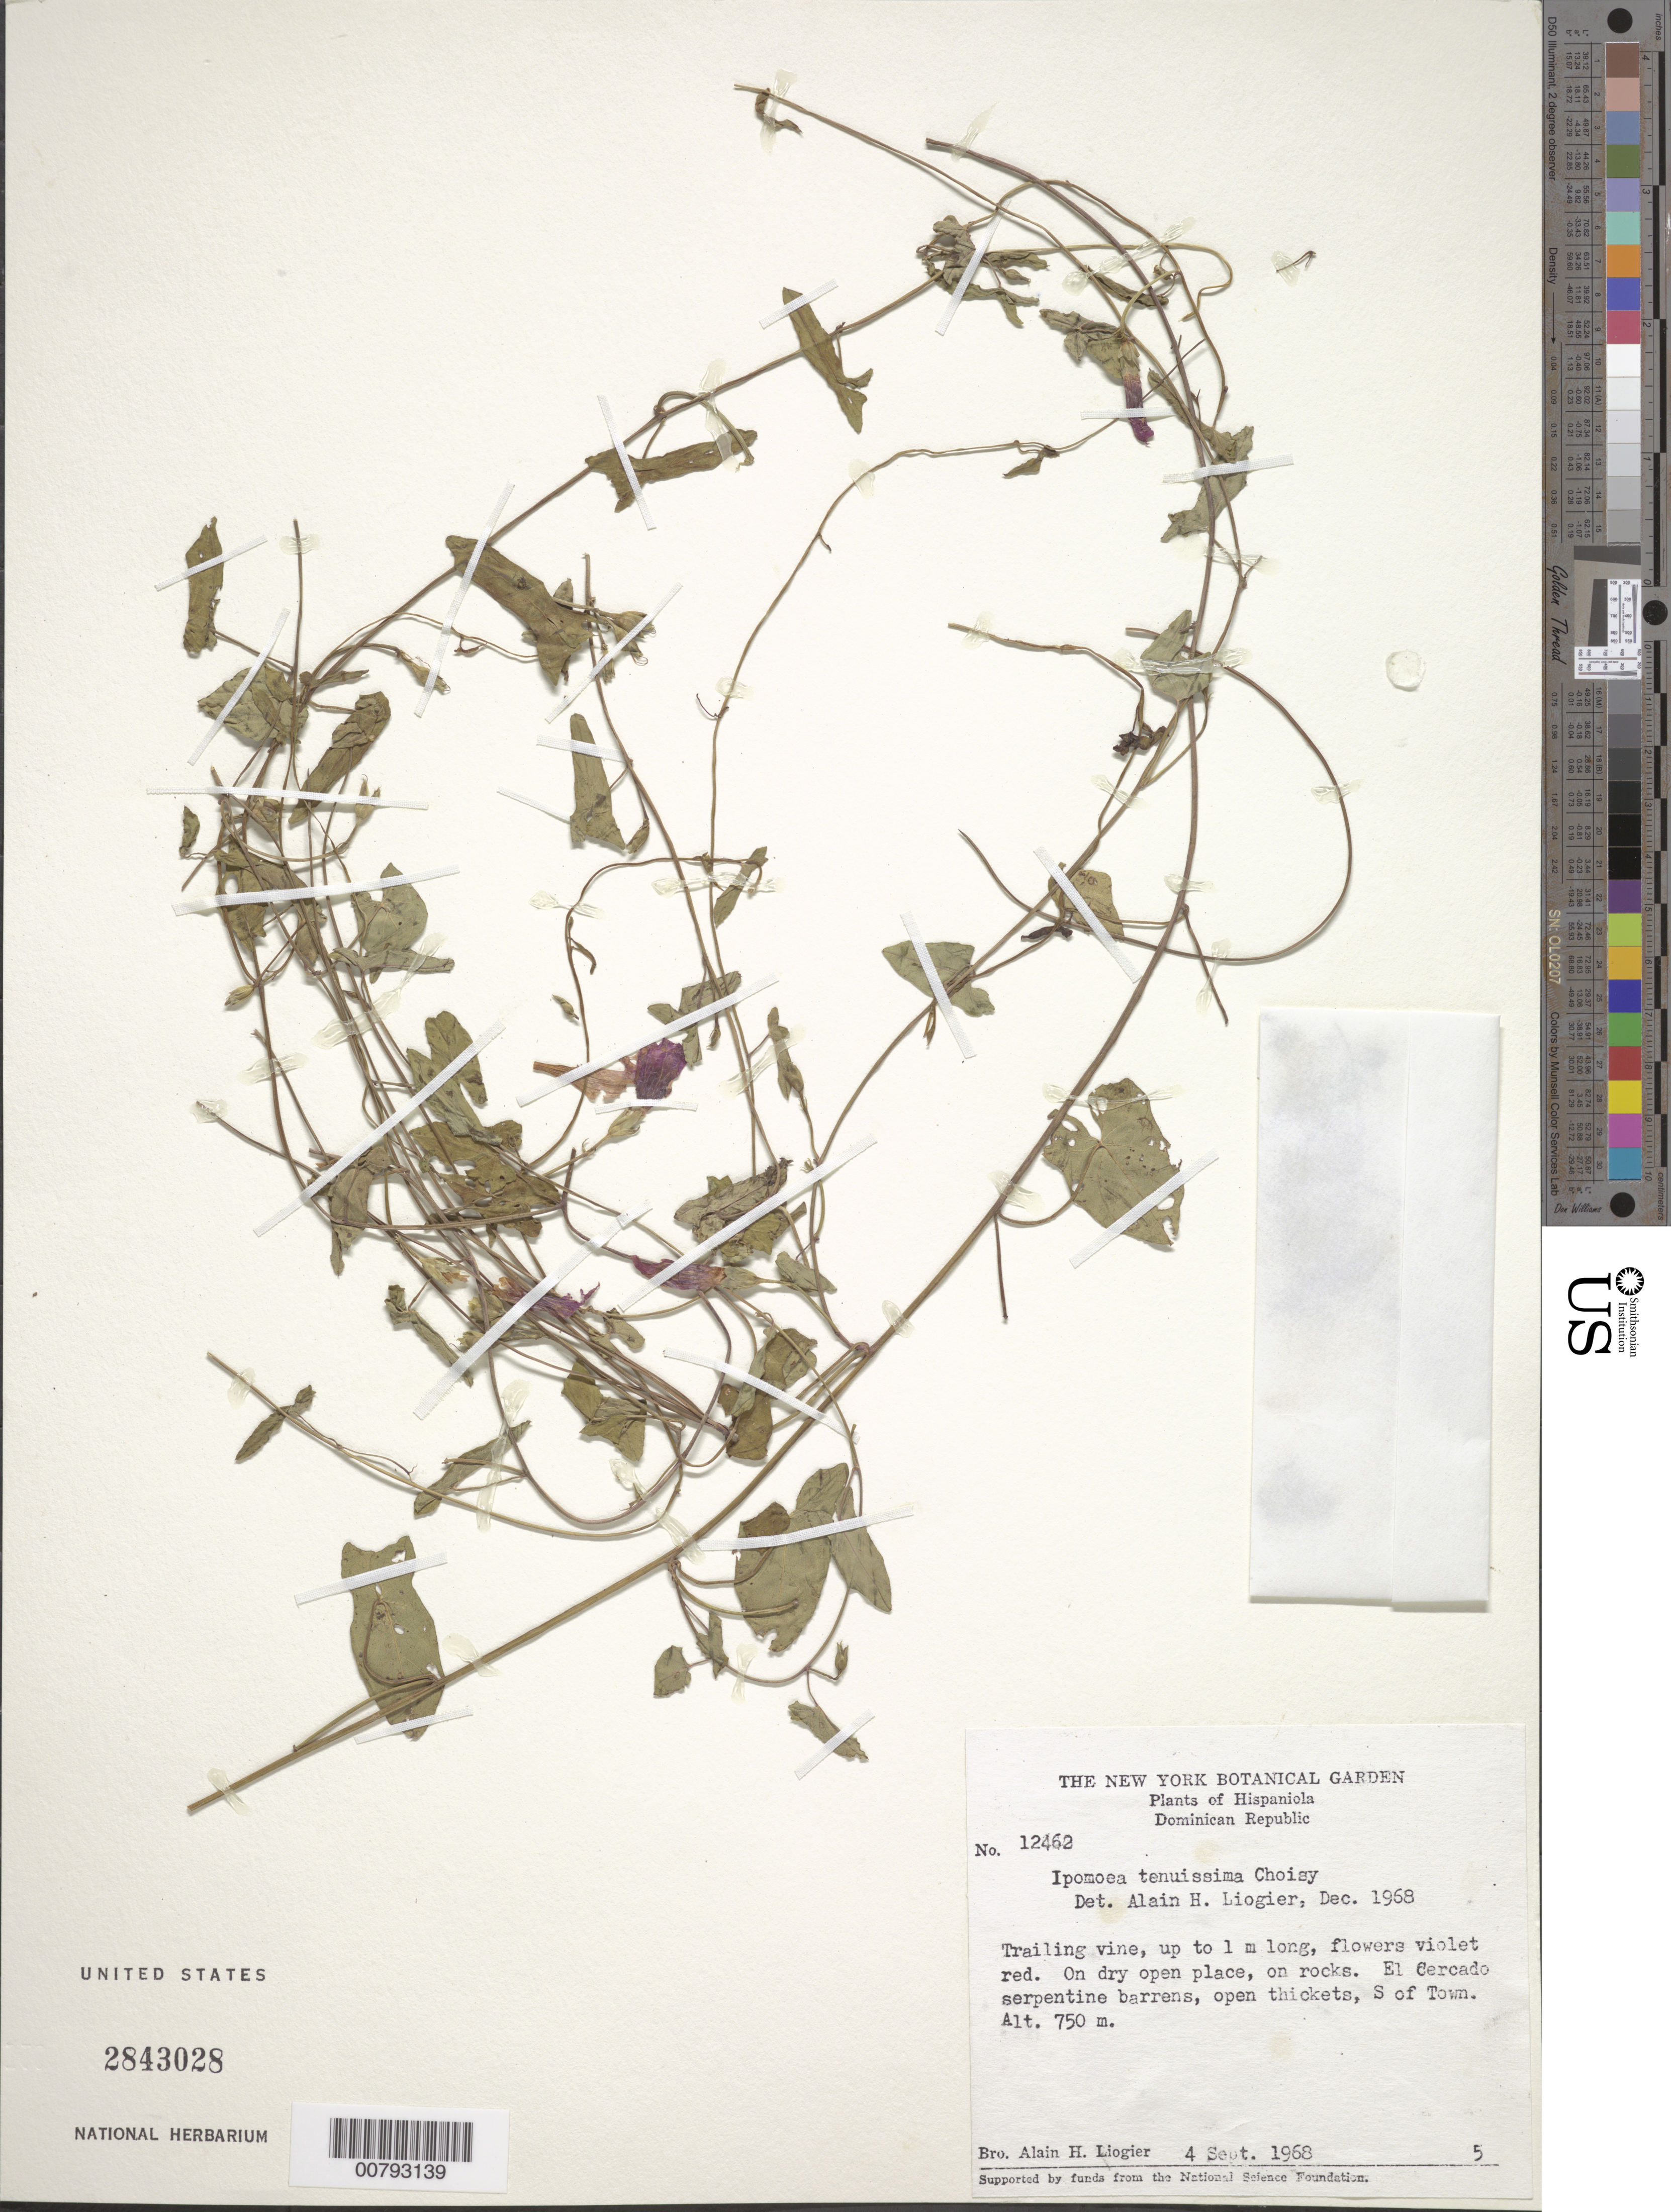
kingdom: Plantae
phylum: Tracheophyta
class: Magnoliopsida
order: Solanales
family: Convolvulaceae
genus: Ipomoea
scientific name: Ipomoea tenuissima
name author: Choisy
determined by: Liogier, Alain H.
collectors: A. H. Liogier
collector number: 12462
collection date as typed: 04 Sep 1968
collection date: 1968-09-04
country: Dominican Republic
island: Hispaniola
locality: El Cercado, south of town.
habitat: Serpentine barrens, open thickets; on dry open place, on rocks.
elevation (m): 750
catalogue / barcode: US 2843028